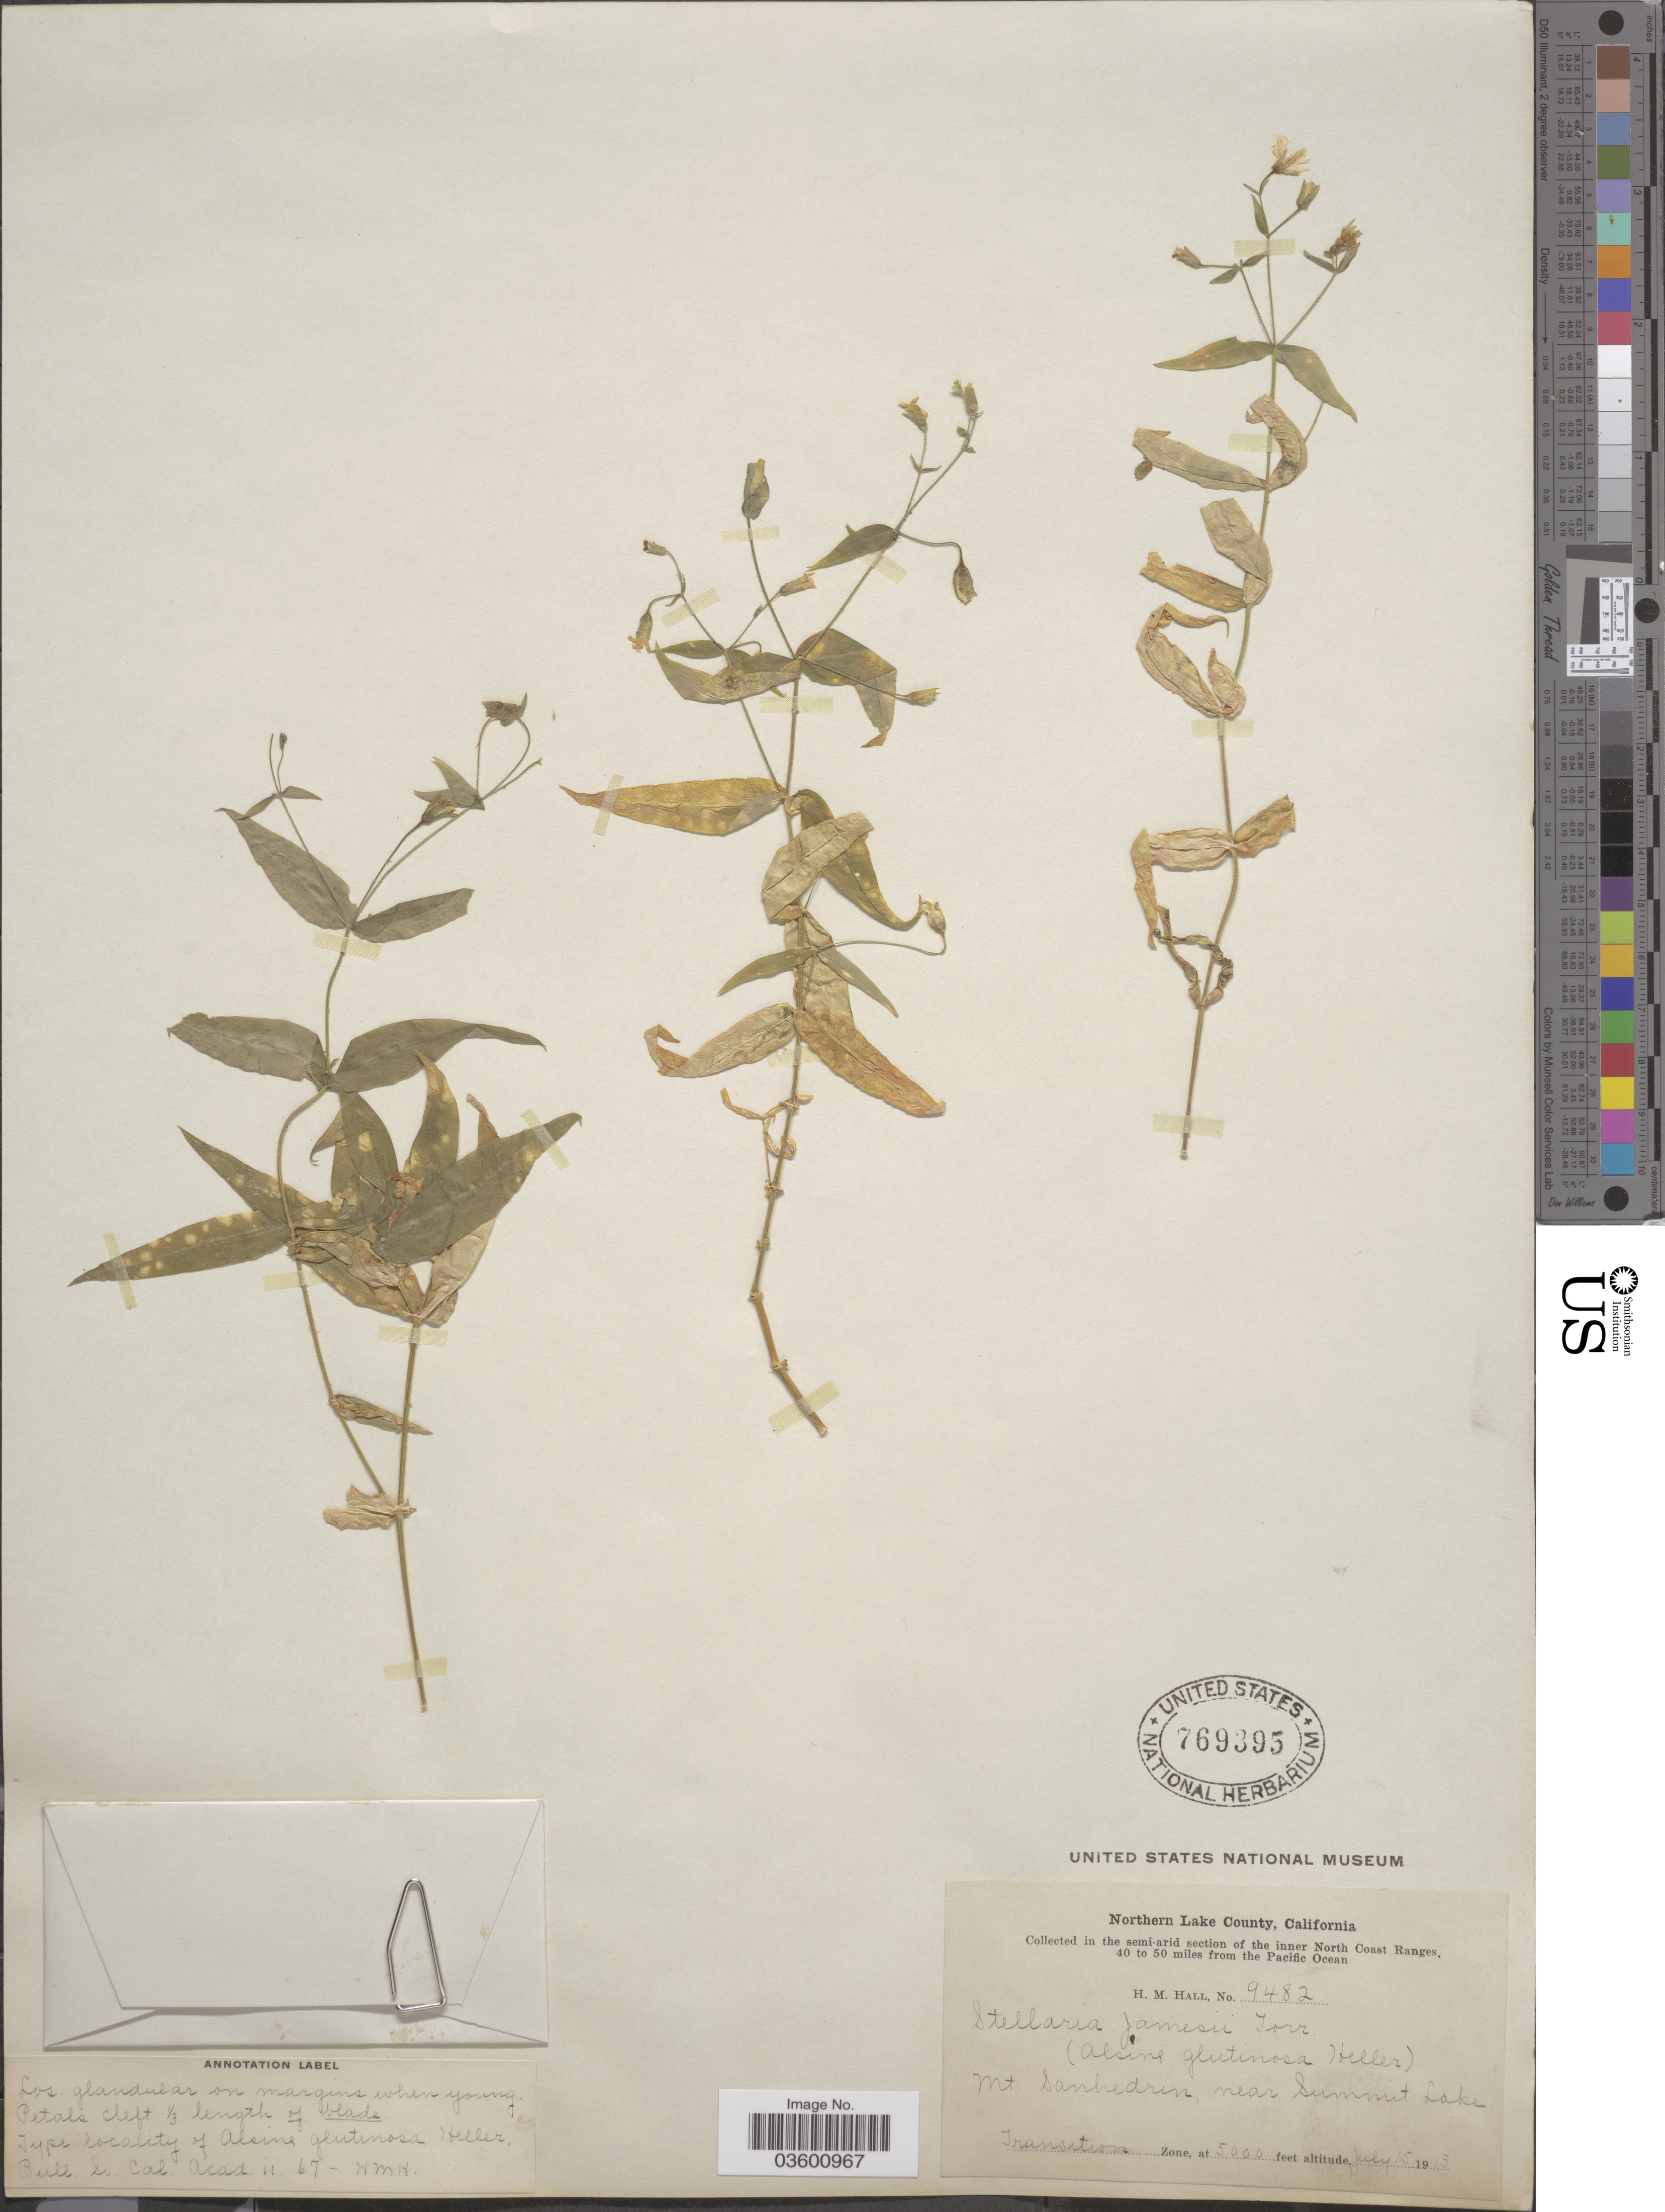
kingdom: Plantae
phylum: Tracheophyta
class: Magnoliopsida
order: Caryophyllales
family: Caryophyllaceae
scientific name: Torreyostellaria jamesiana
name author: (Torr.) Gang Yao et al.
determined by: Strong, M. T., (US), Smithsonian Institution - National Museum of Natural History (UNITED STATES)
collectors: H. M. Hall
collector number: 9482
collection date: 1913-07-15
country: United States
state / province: California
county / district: Lake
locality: Northern Lake County. In the semi-arid section of the inner North Coast Ranges, 40 to 50 miles from the Pacific Ocean. Mt. Sanhedrin, near Summit Lake. Transition Zone.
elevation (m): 1524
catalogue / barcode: US 769395